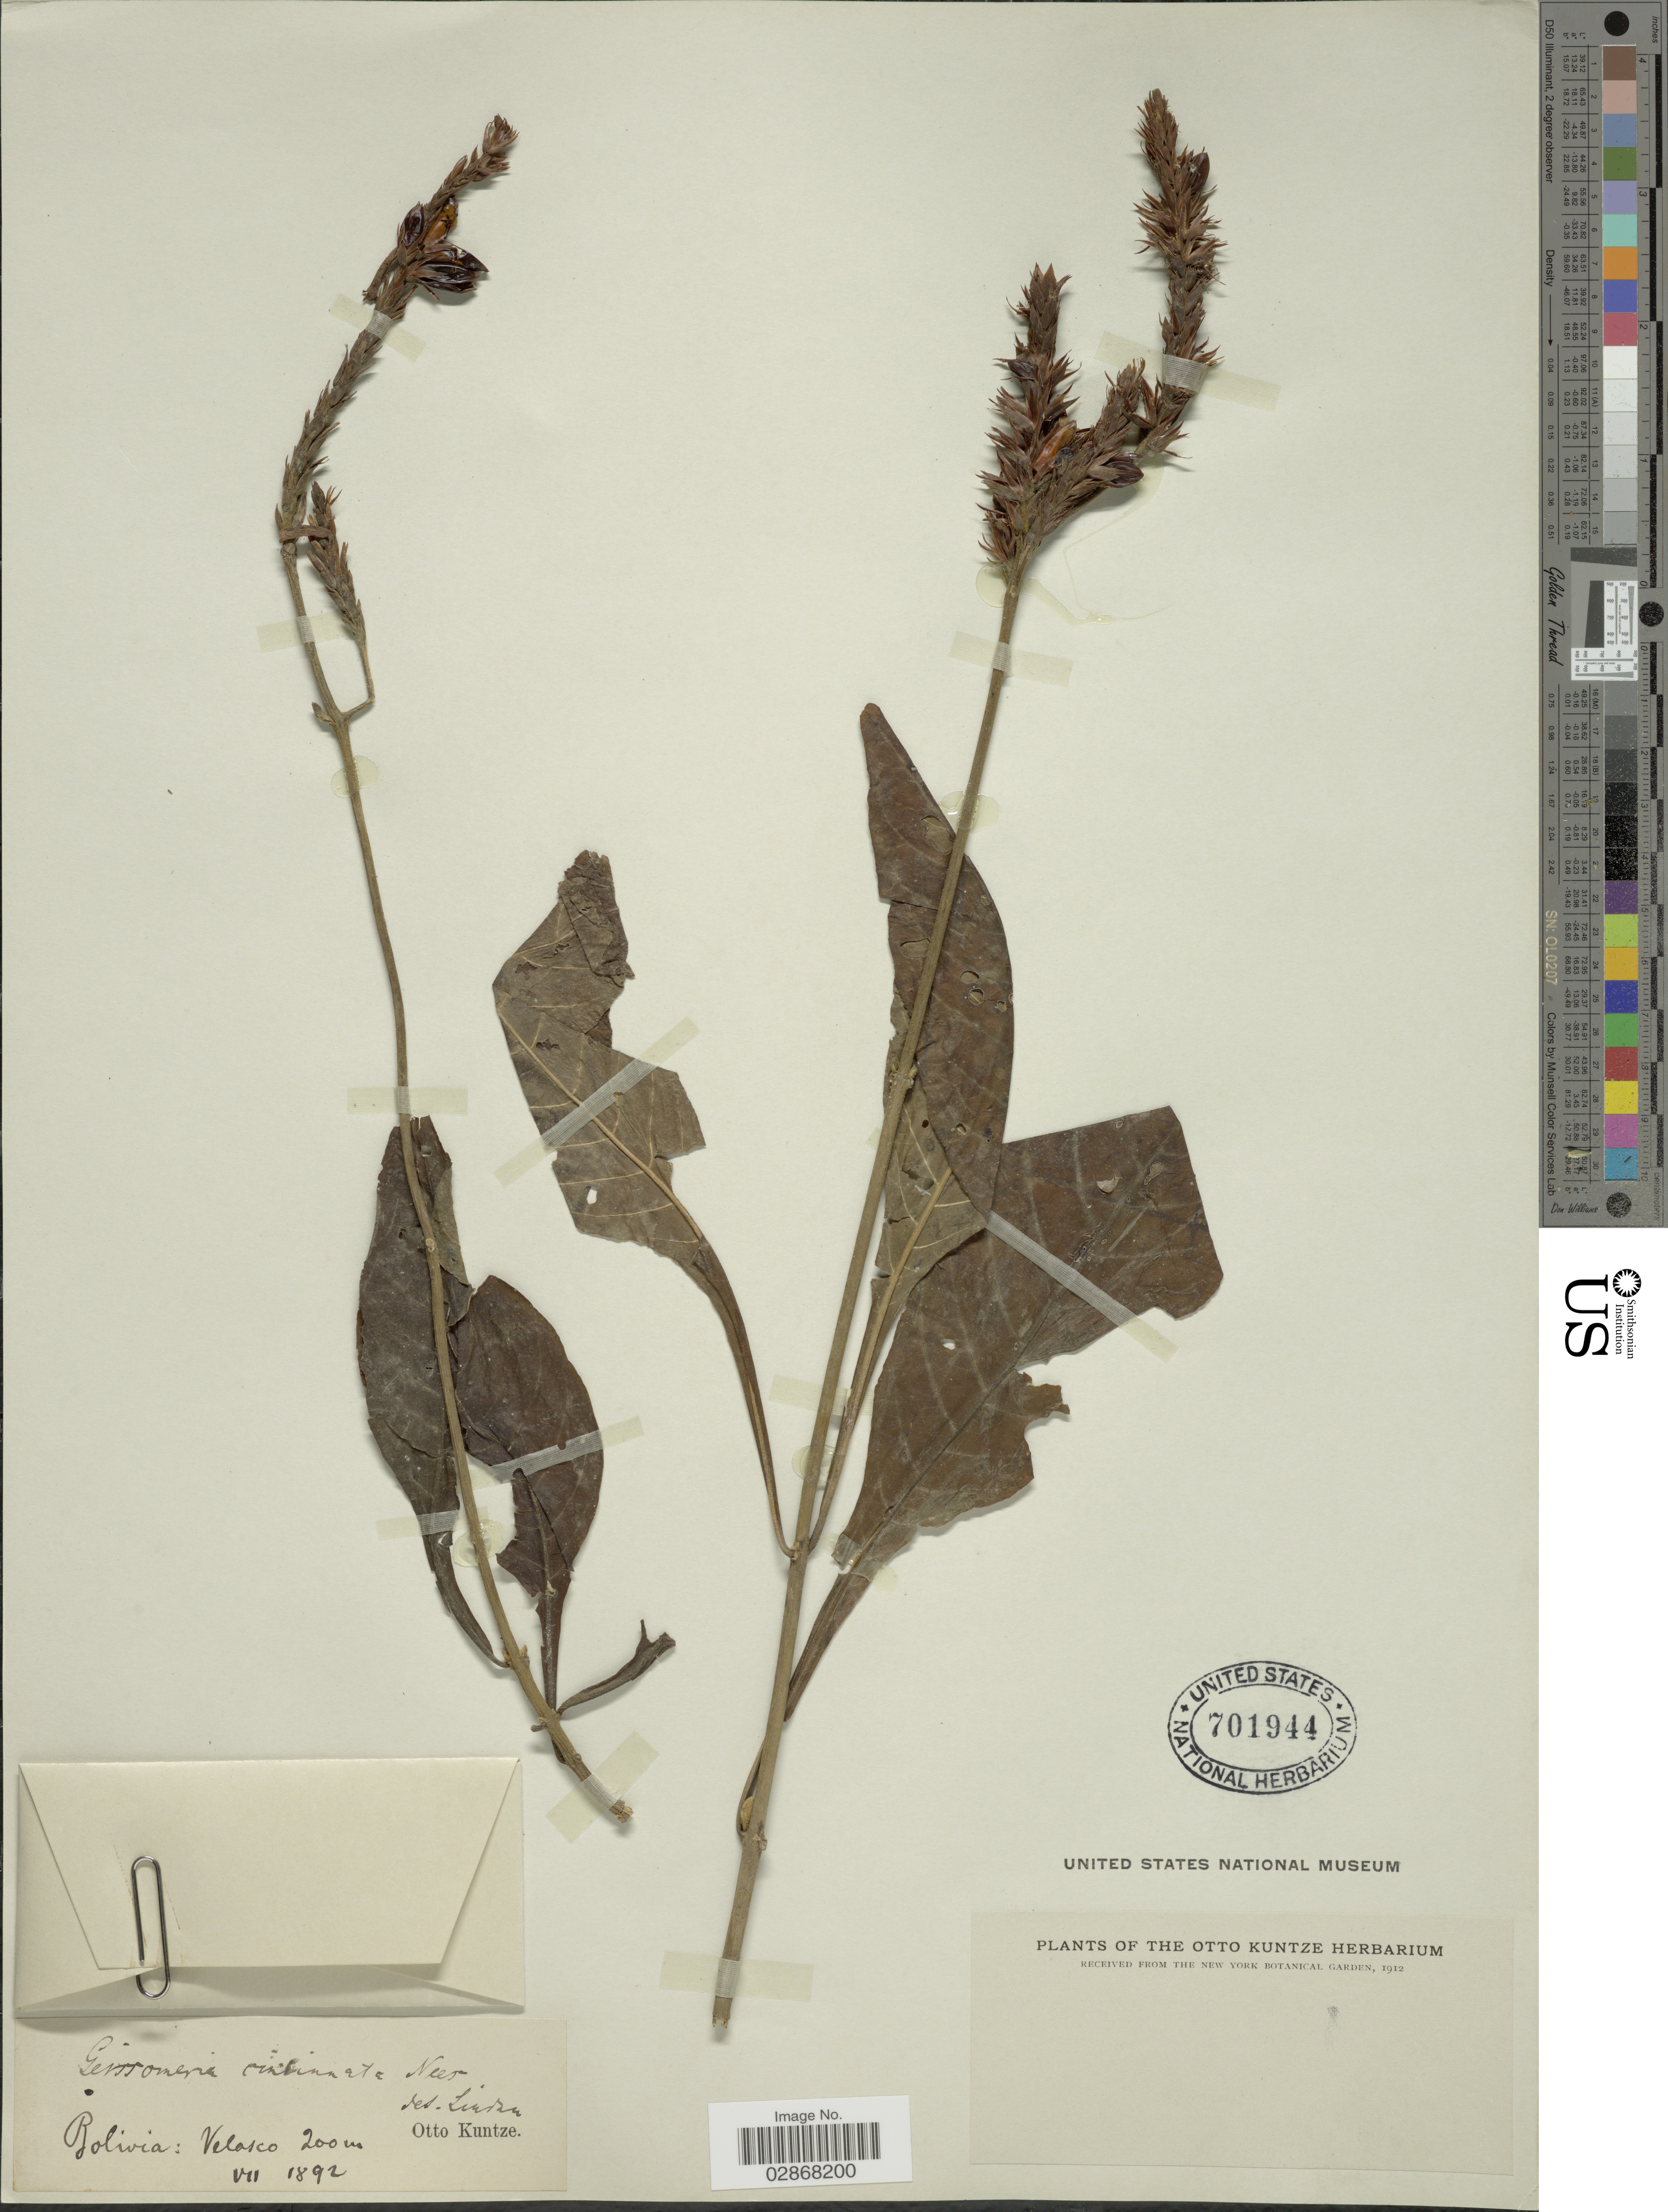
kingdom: Plantae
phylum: Tracheophyta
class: Magnoliopsida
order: Lamiales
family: Acanthaceae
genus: Geissomeria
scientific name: Geissomeria longiflora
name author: Lindl.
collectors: C.E.O. Kuntze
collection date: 1892-07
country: Bolivia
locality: Velasco.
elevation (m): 200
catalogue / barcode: US 701944